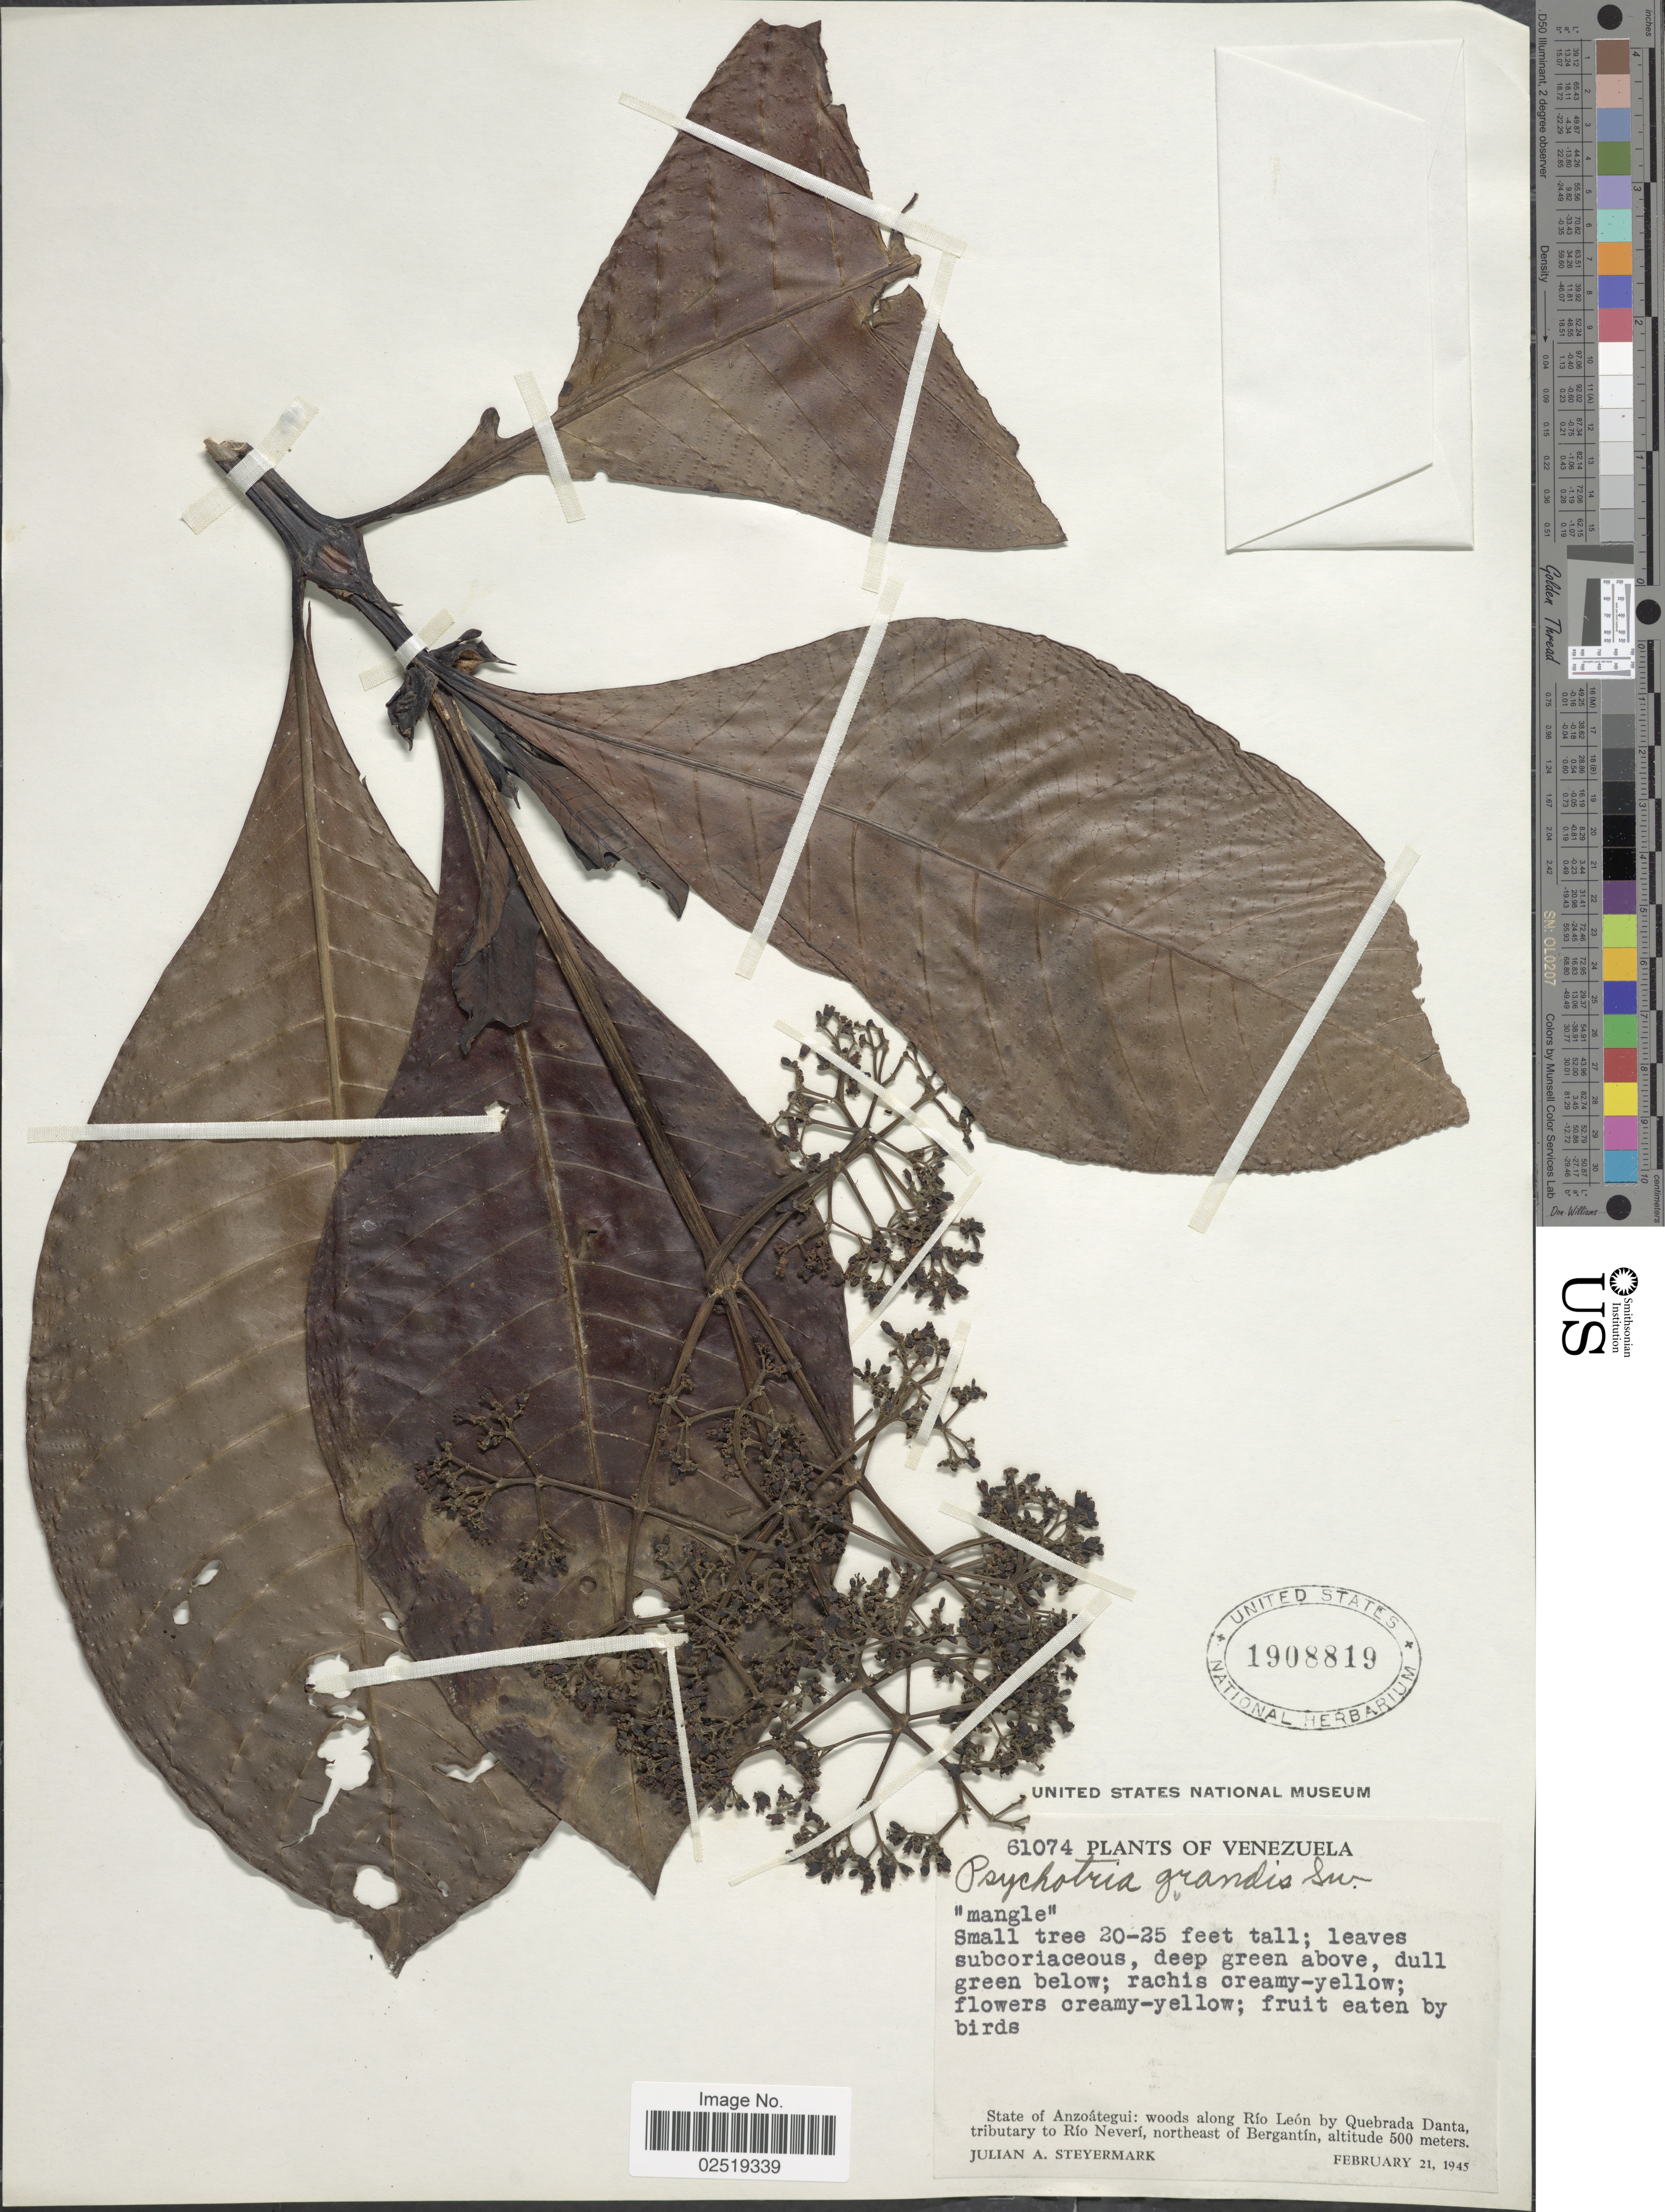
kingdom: Plantae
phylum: Tracheophyta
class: Magnoliopsida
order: Gentianales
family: Rubiaceae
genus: Psychotria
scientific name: Psychotria grandis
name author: Sw.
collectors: J. Steyermark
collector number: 61074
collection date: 1945-02-21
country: Venezuela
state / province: Anzoategui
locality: State of Anzoategui: woods along Rio Leon by Quebrada Danta, tributary to Rio Neveri, northeast of Bergantin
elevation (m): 500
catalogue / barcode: US 1908819